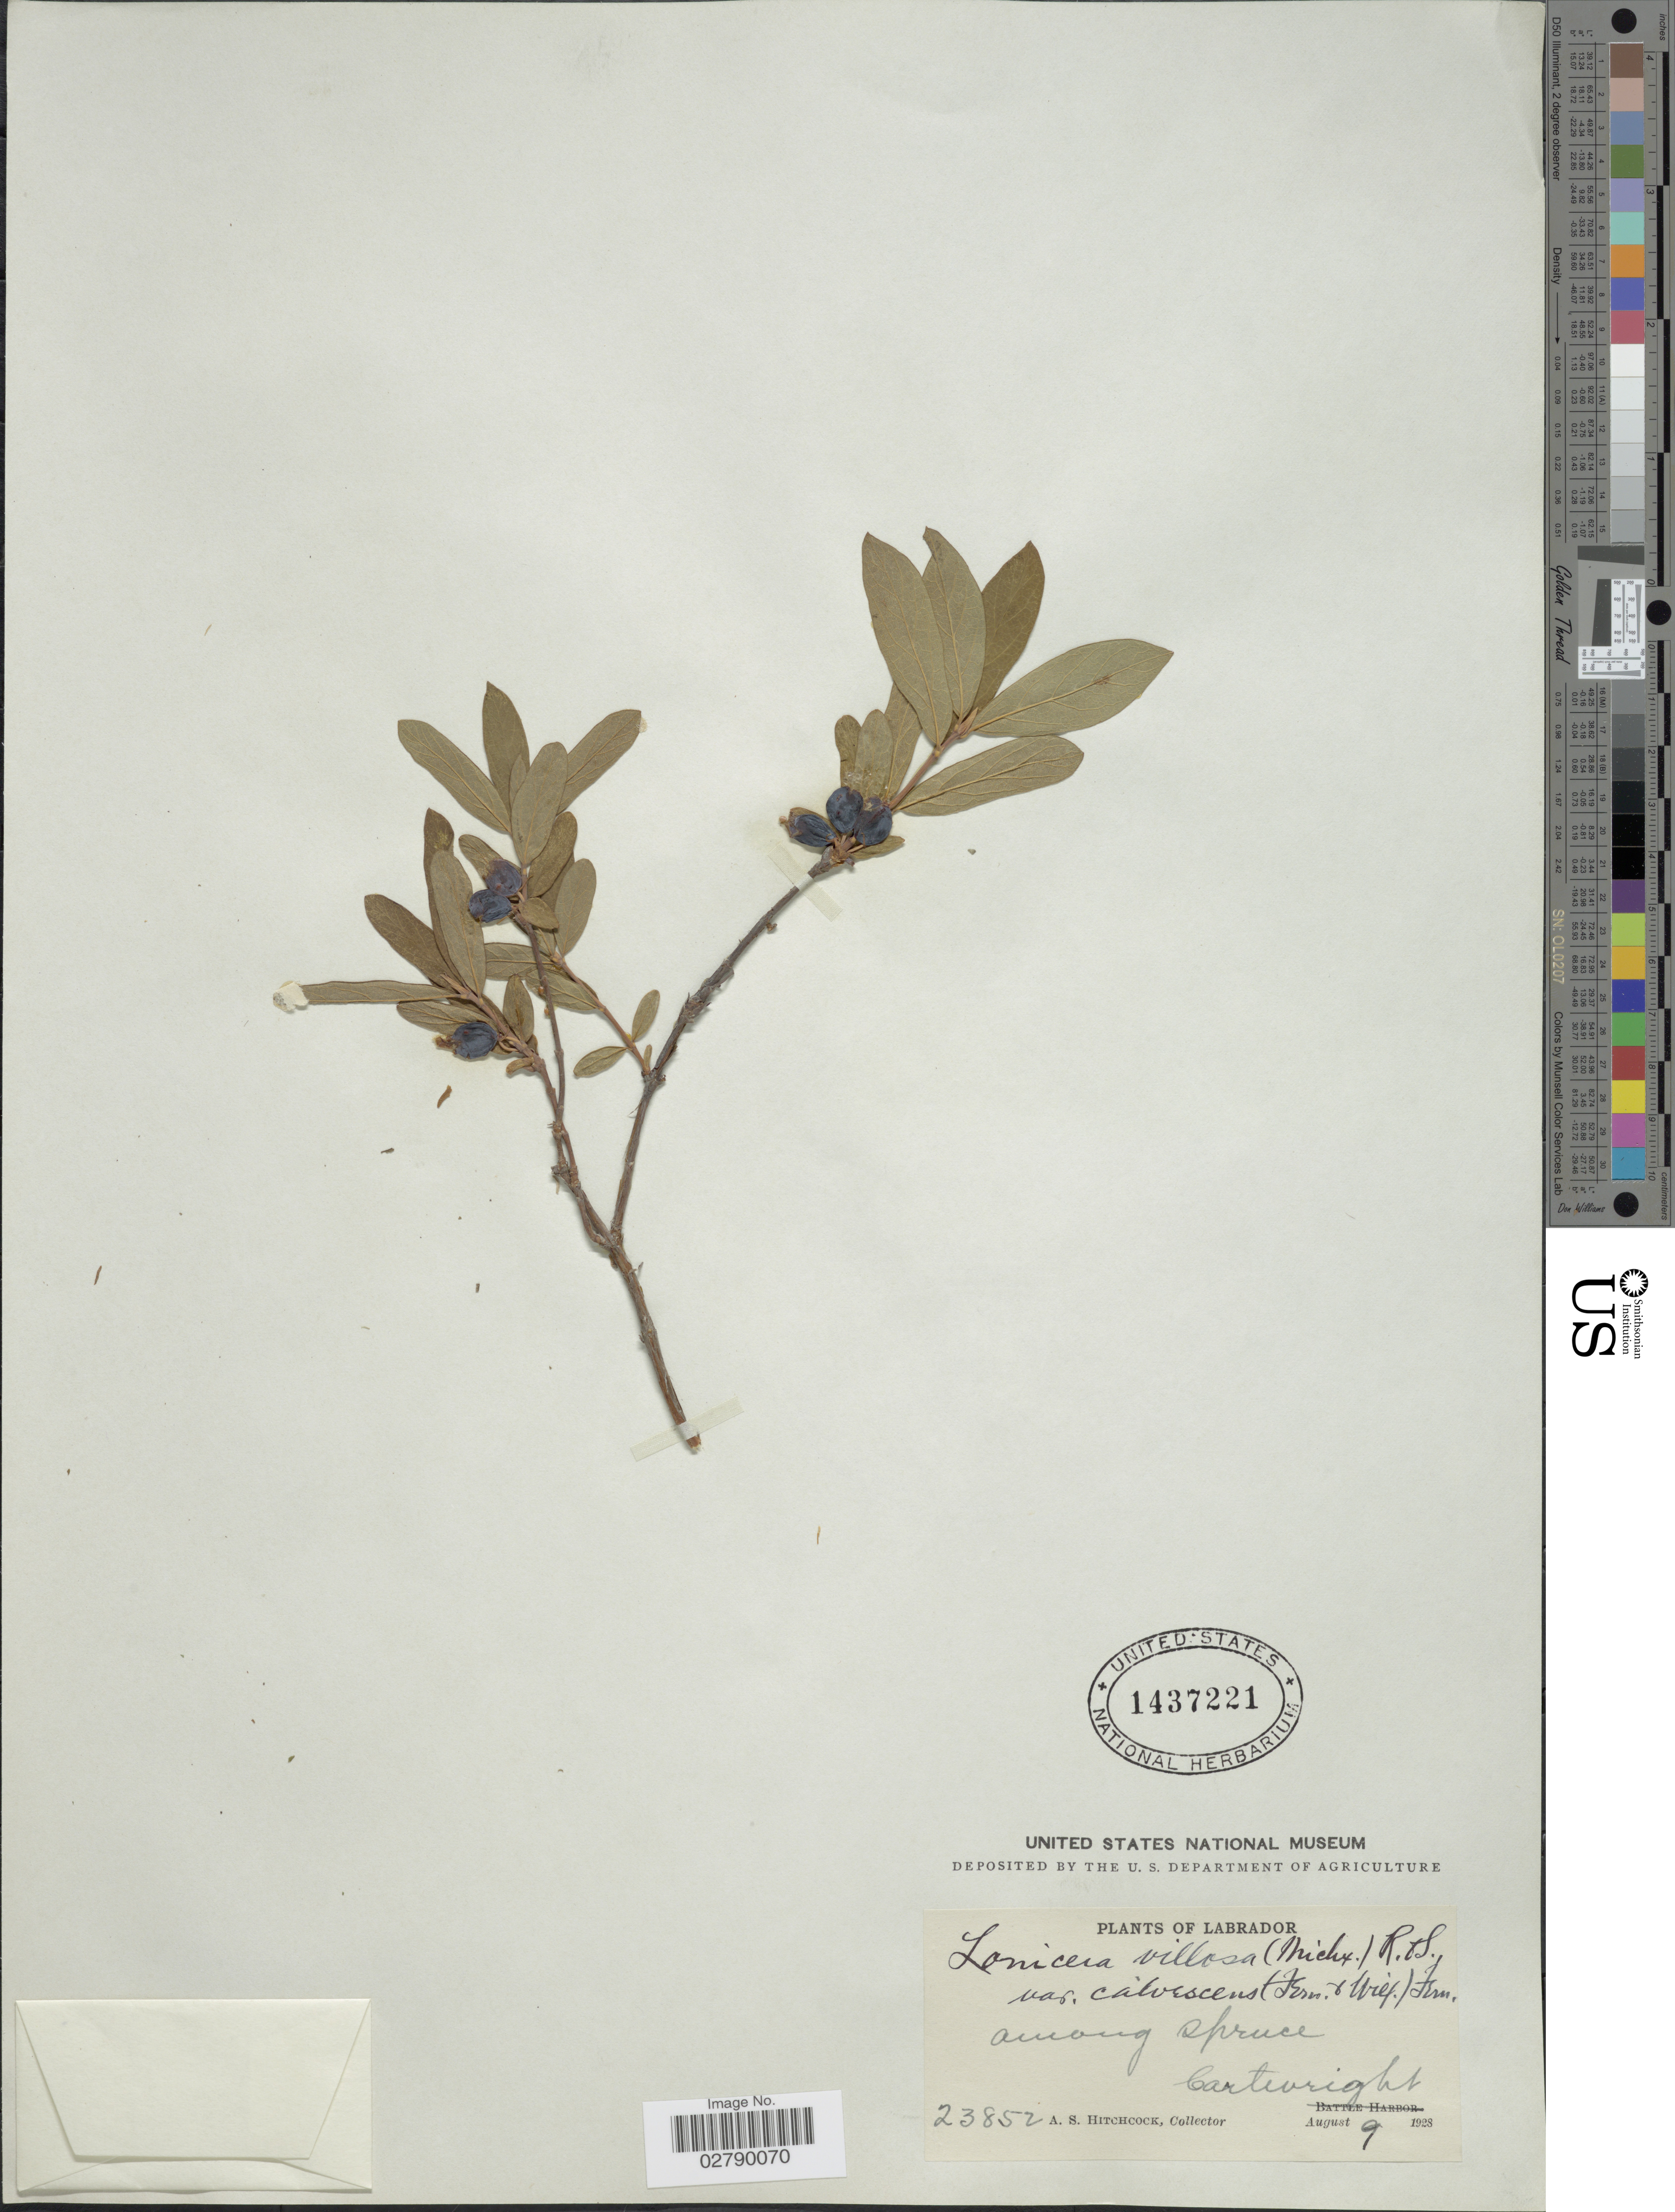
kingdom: Plantae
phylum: Tracheophyta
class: Magnoliopsida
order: Dipsacales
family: Caprifoliaceae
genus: Lonicera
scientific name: Lonicera villosa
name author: (Michx.) Roem. & Schult.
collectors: A. S. Hitchcock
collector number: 23852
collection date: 1928-08-09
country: Canada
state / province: Newfoundland and Labrador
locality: Labrador. Cartwright.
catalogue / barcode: US 1437221